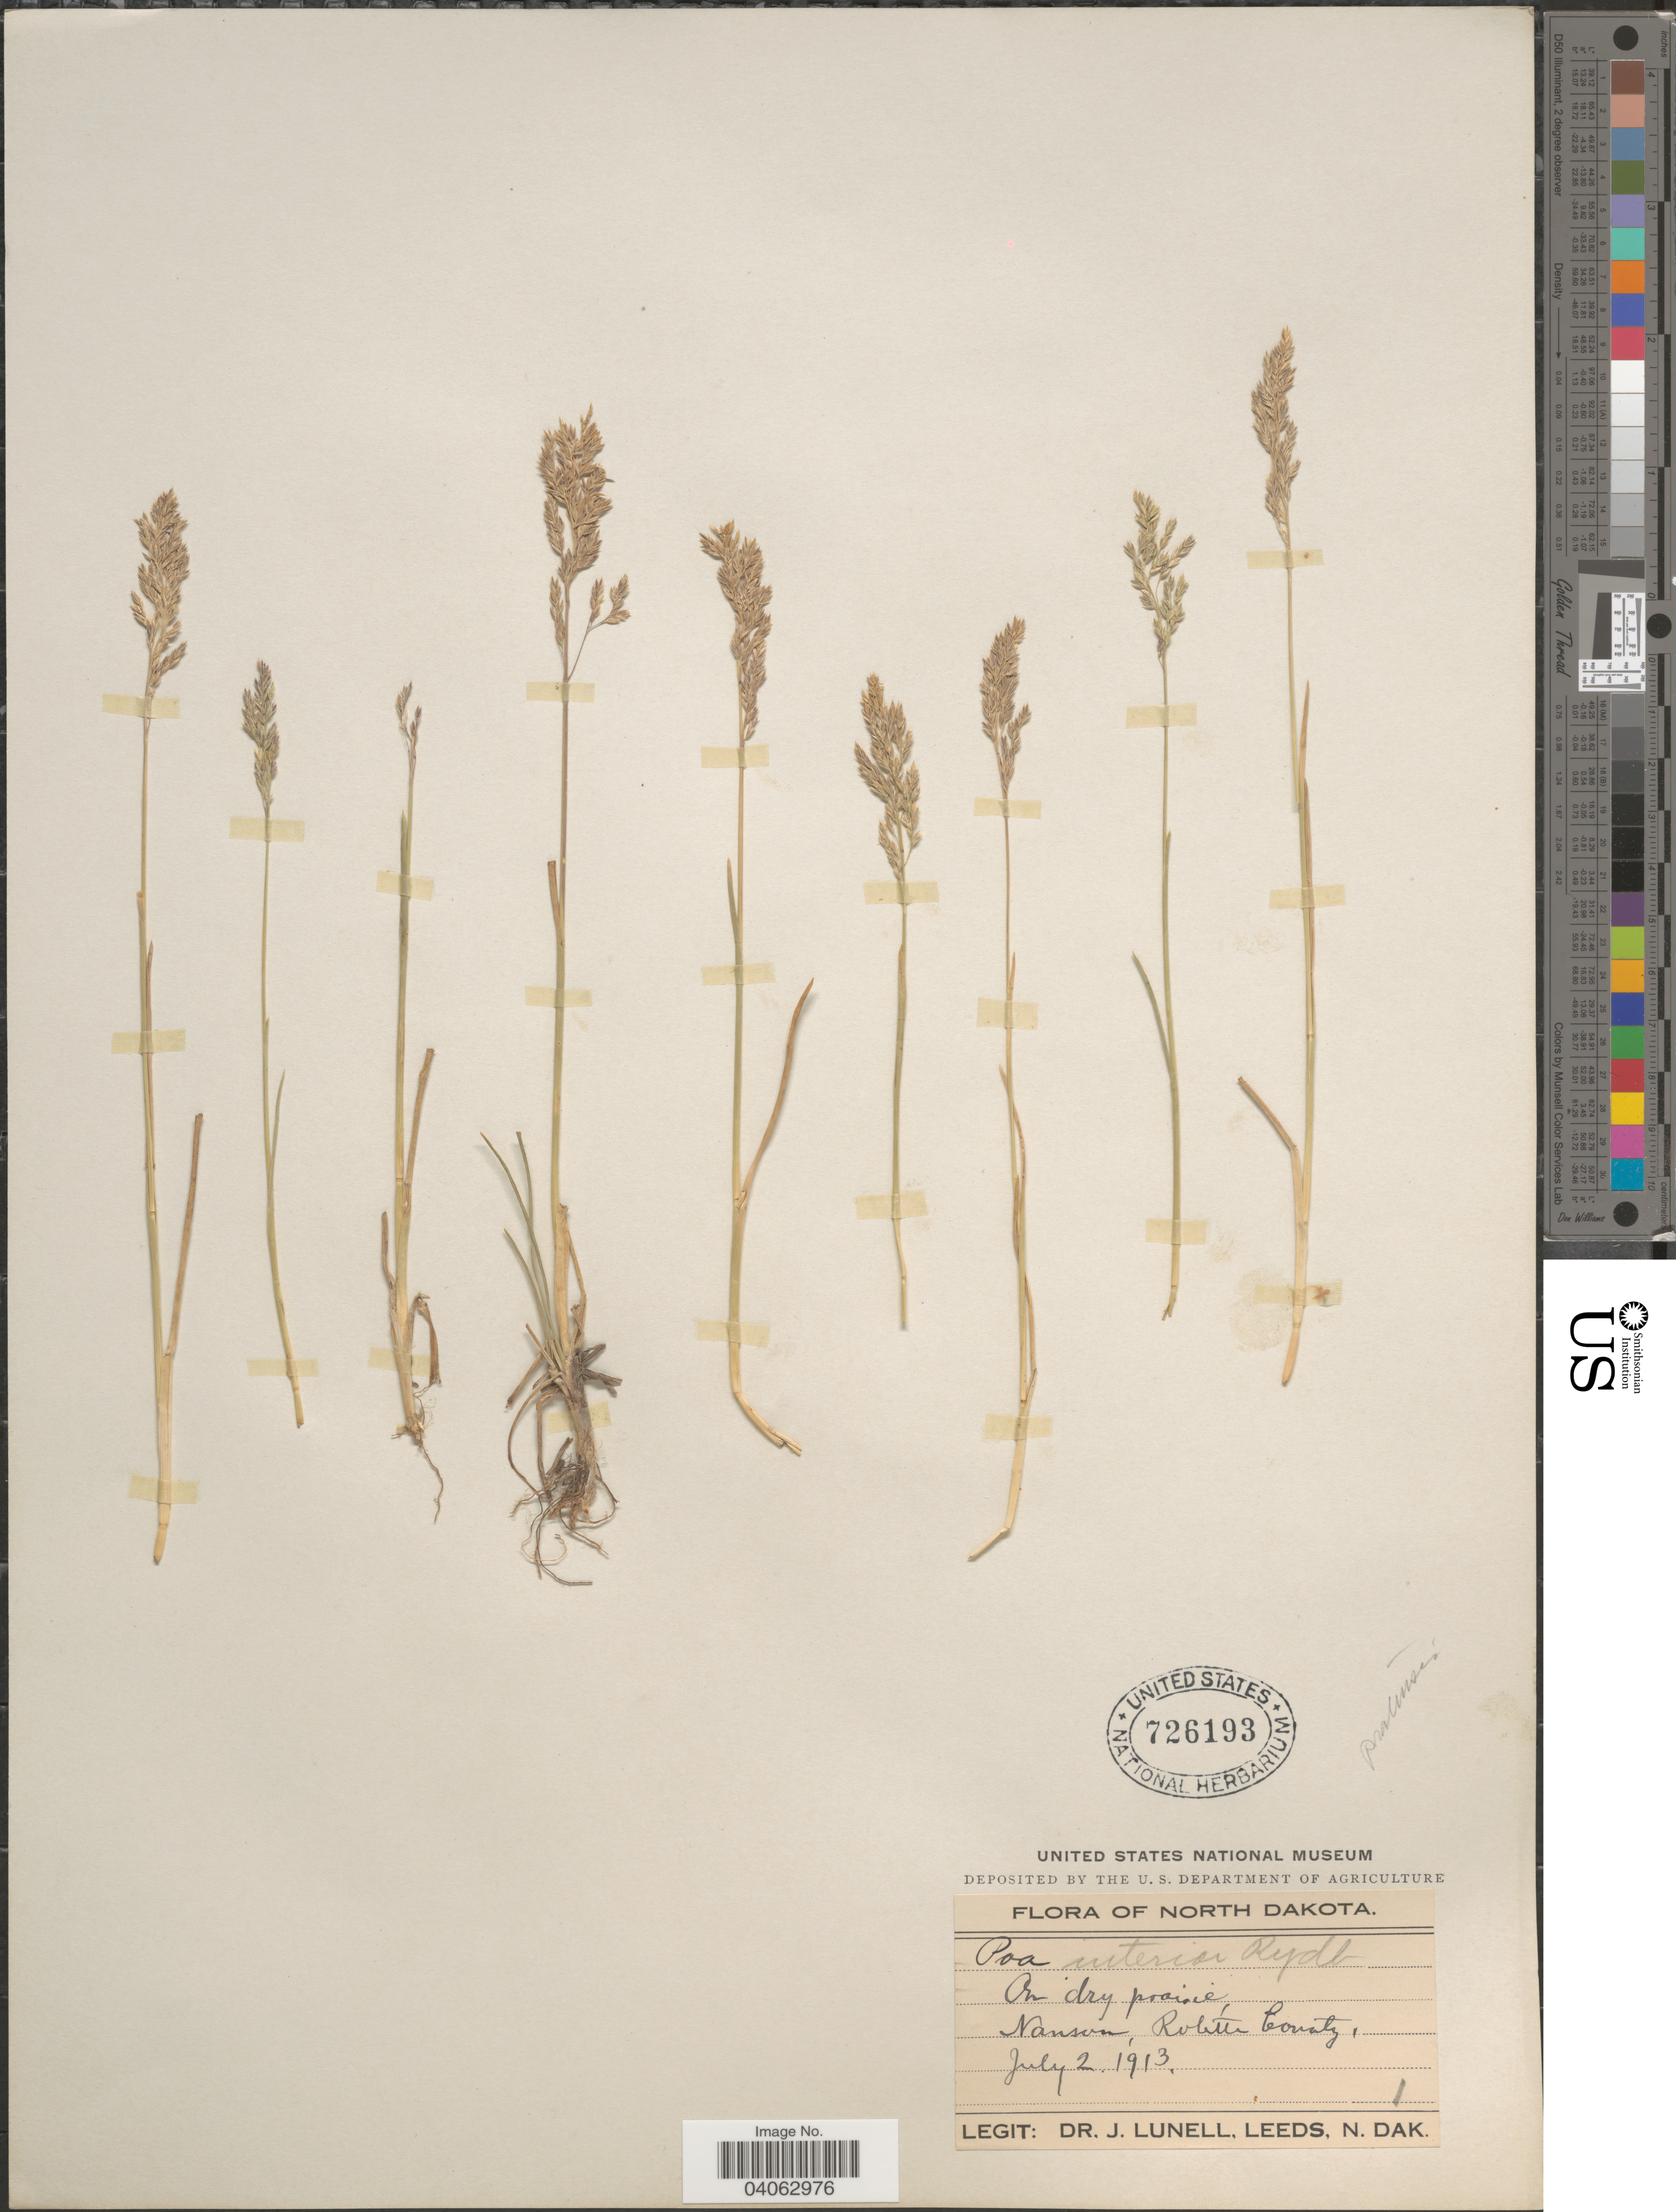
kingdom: Plantae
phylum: Tracheophyta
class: Liliopsida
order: Poales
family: Poaceae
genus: Poa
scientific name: Poa pratensis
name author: L.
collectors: J. Lunell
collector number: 1?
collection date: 1913-07-02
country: United States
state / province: North Dakota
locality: Nanson, Rolette County.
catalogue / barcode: US 726193